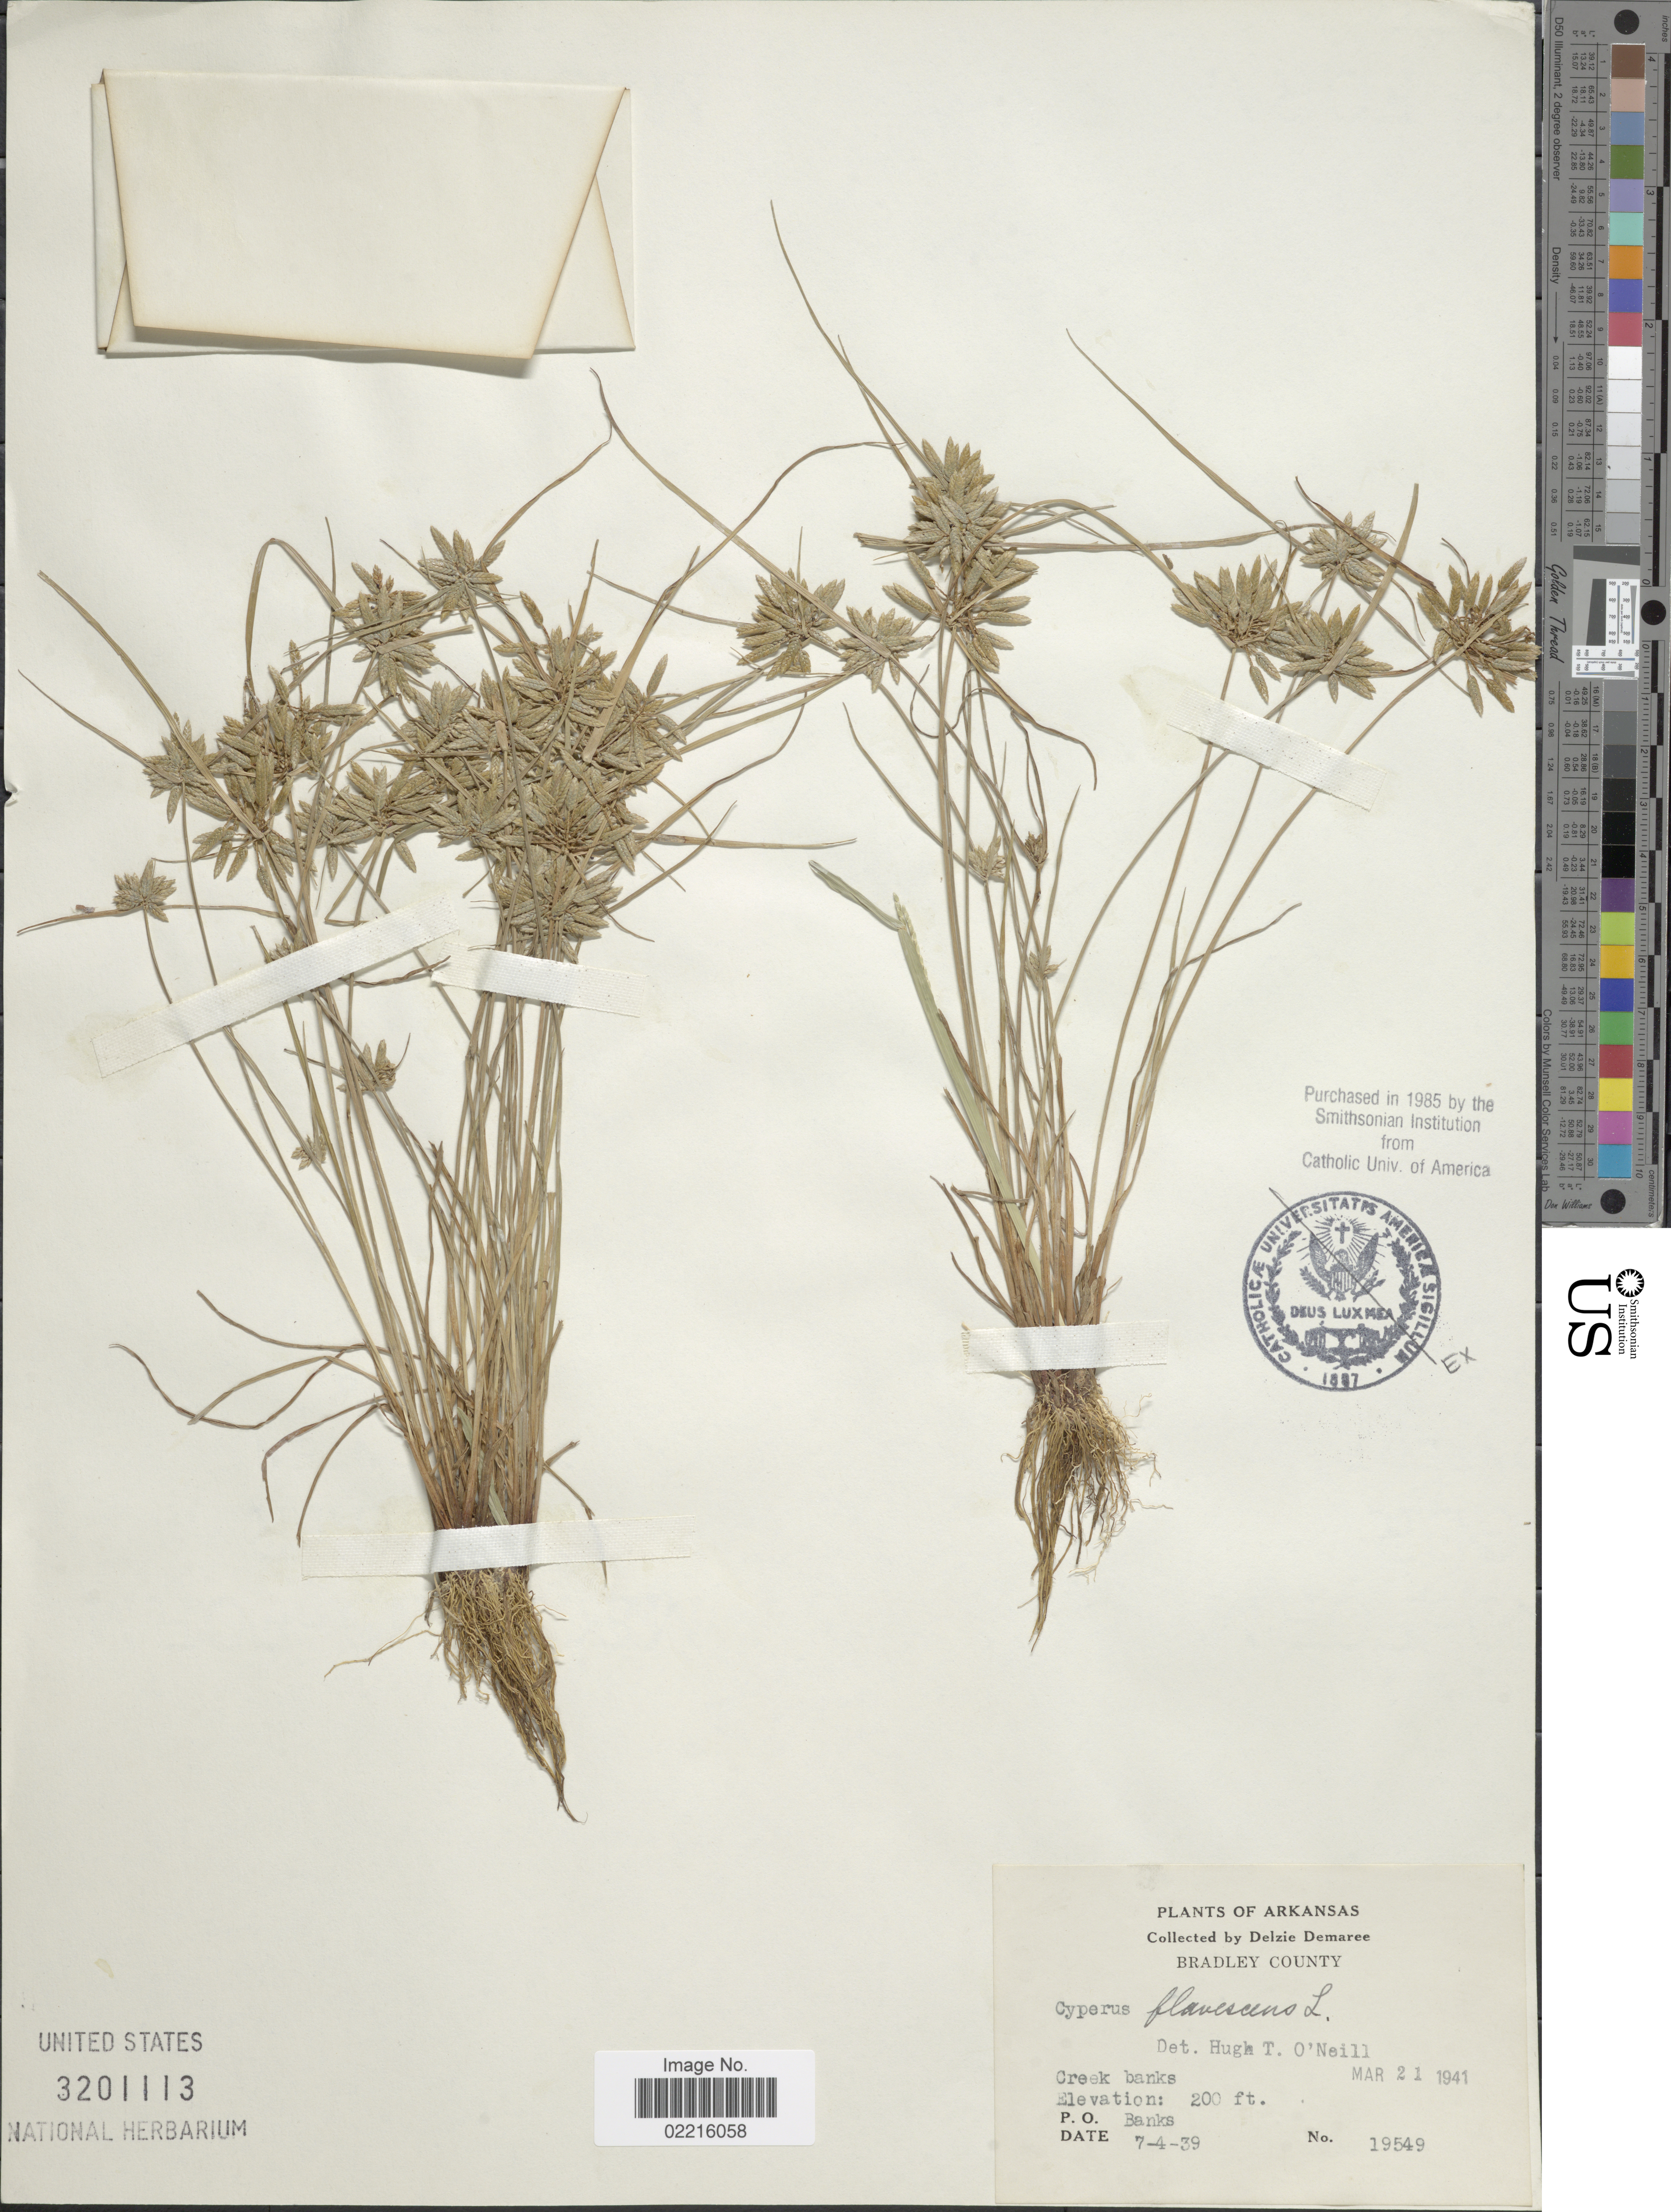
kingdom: Plantae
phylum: Tracheophyta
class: Liliopsida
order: Poales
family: Cyperaceae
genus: Cyperus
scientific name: Cyperus flavescens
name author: L.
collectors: D. Demaree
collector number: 19549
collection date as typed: Transcribed d/m/y: 4/7/39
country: United States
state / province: Arkansas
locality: Bradley County, Creek banks, P.O. Banks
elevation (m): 61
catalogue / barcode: US 3201113